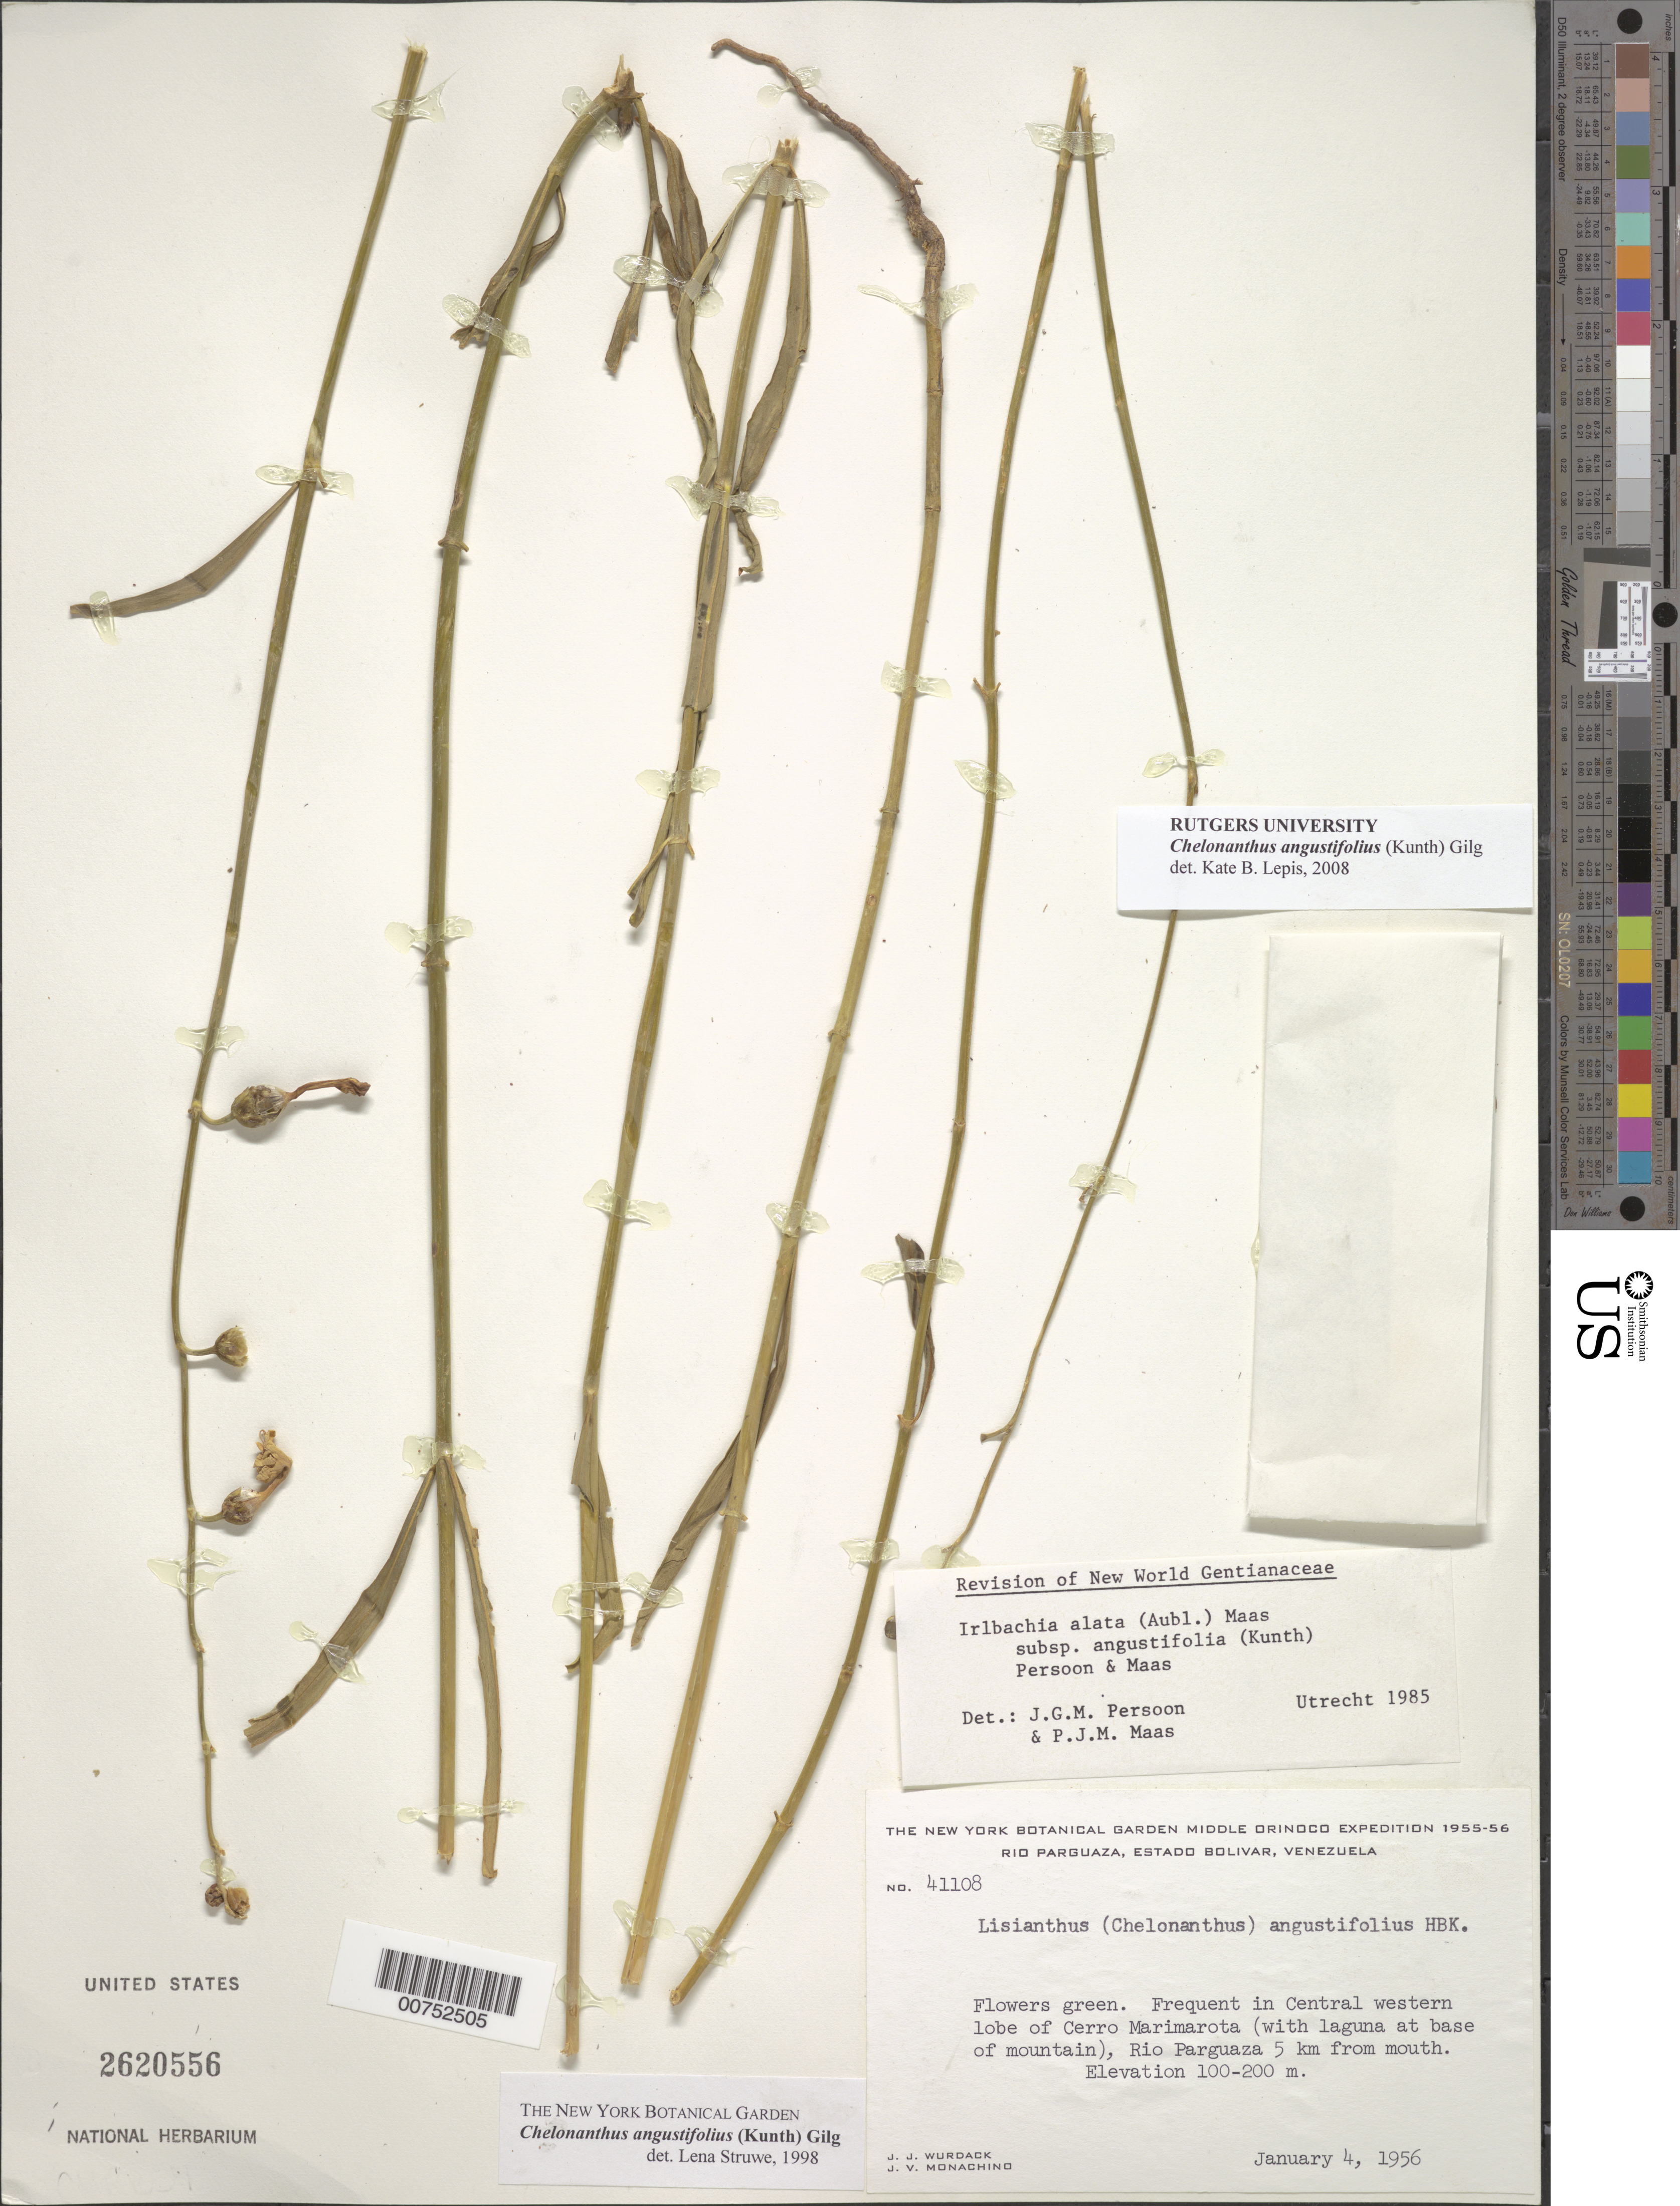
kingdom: Plantae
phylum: Tracheophyta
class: Magnoliopsida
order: Gentianales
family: Gentianaceae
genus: Chelonanthus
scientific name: Chelonanthus angustifolius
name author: (Kunth) Gilg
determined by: Struwe, L.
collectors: J. J. Wurdack & J. V. Monachino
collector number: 41108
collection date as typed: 4-Jan-56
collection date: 1956-01-04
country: Venezuela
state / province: Bolívar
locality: Cerro Marimarota, central western lobe of, (with laguna at base of mountain), Río Parguaza 5 km from mouth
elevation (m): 100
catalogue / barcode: US 2620556